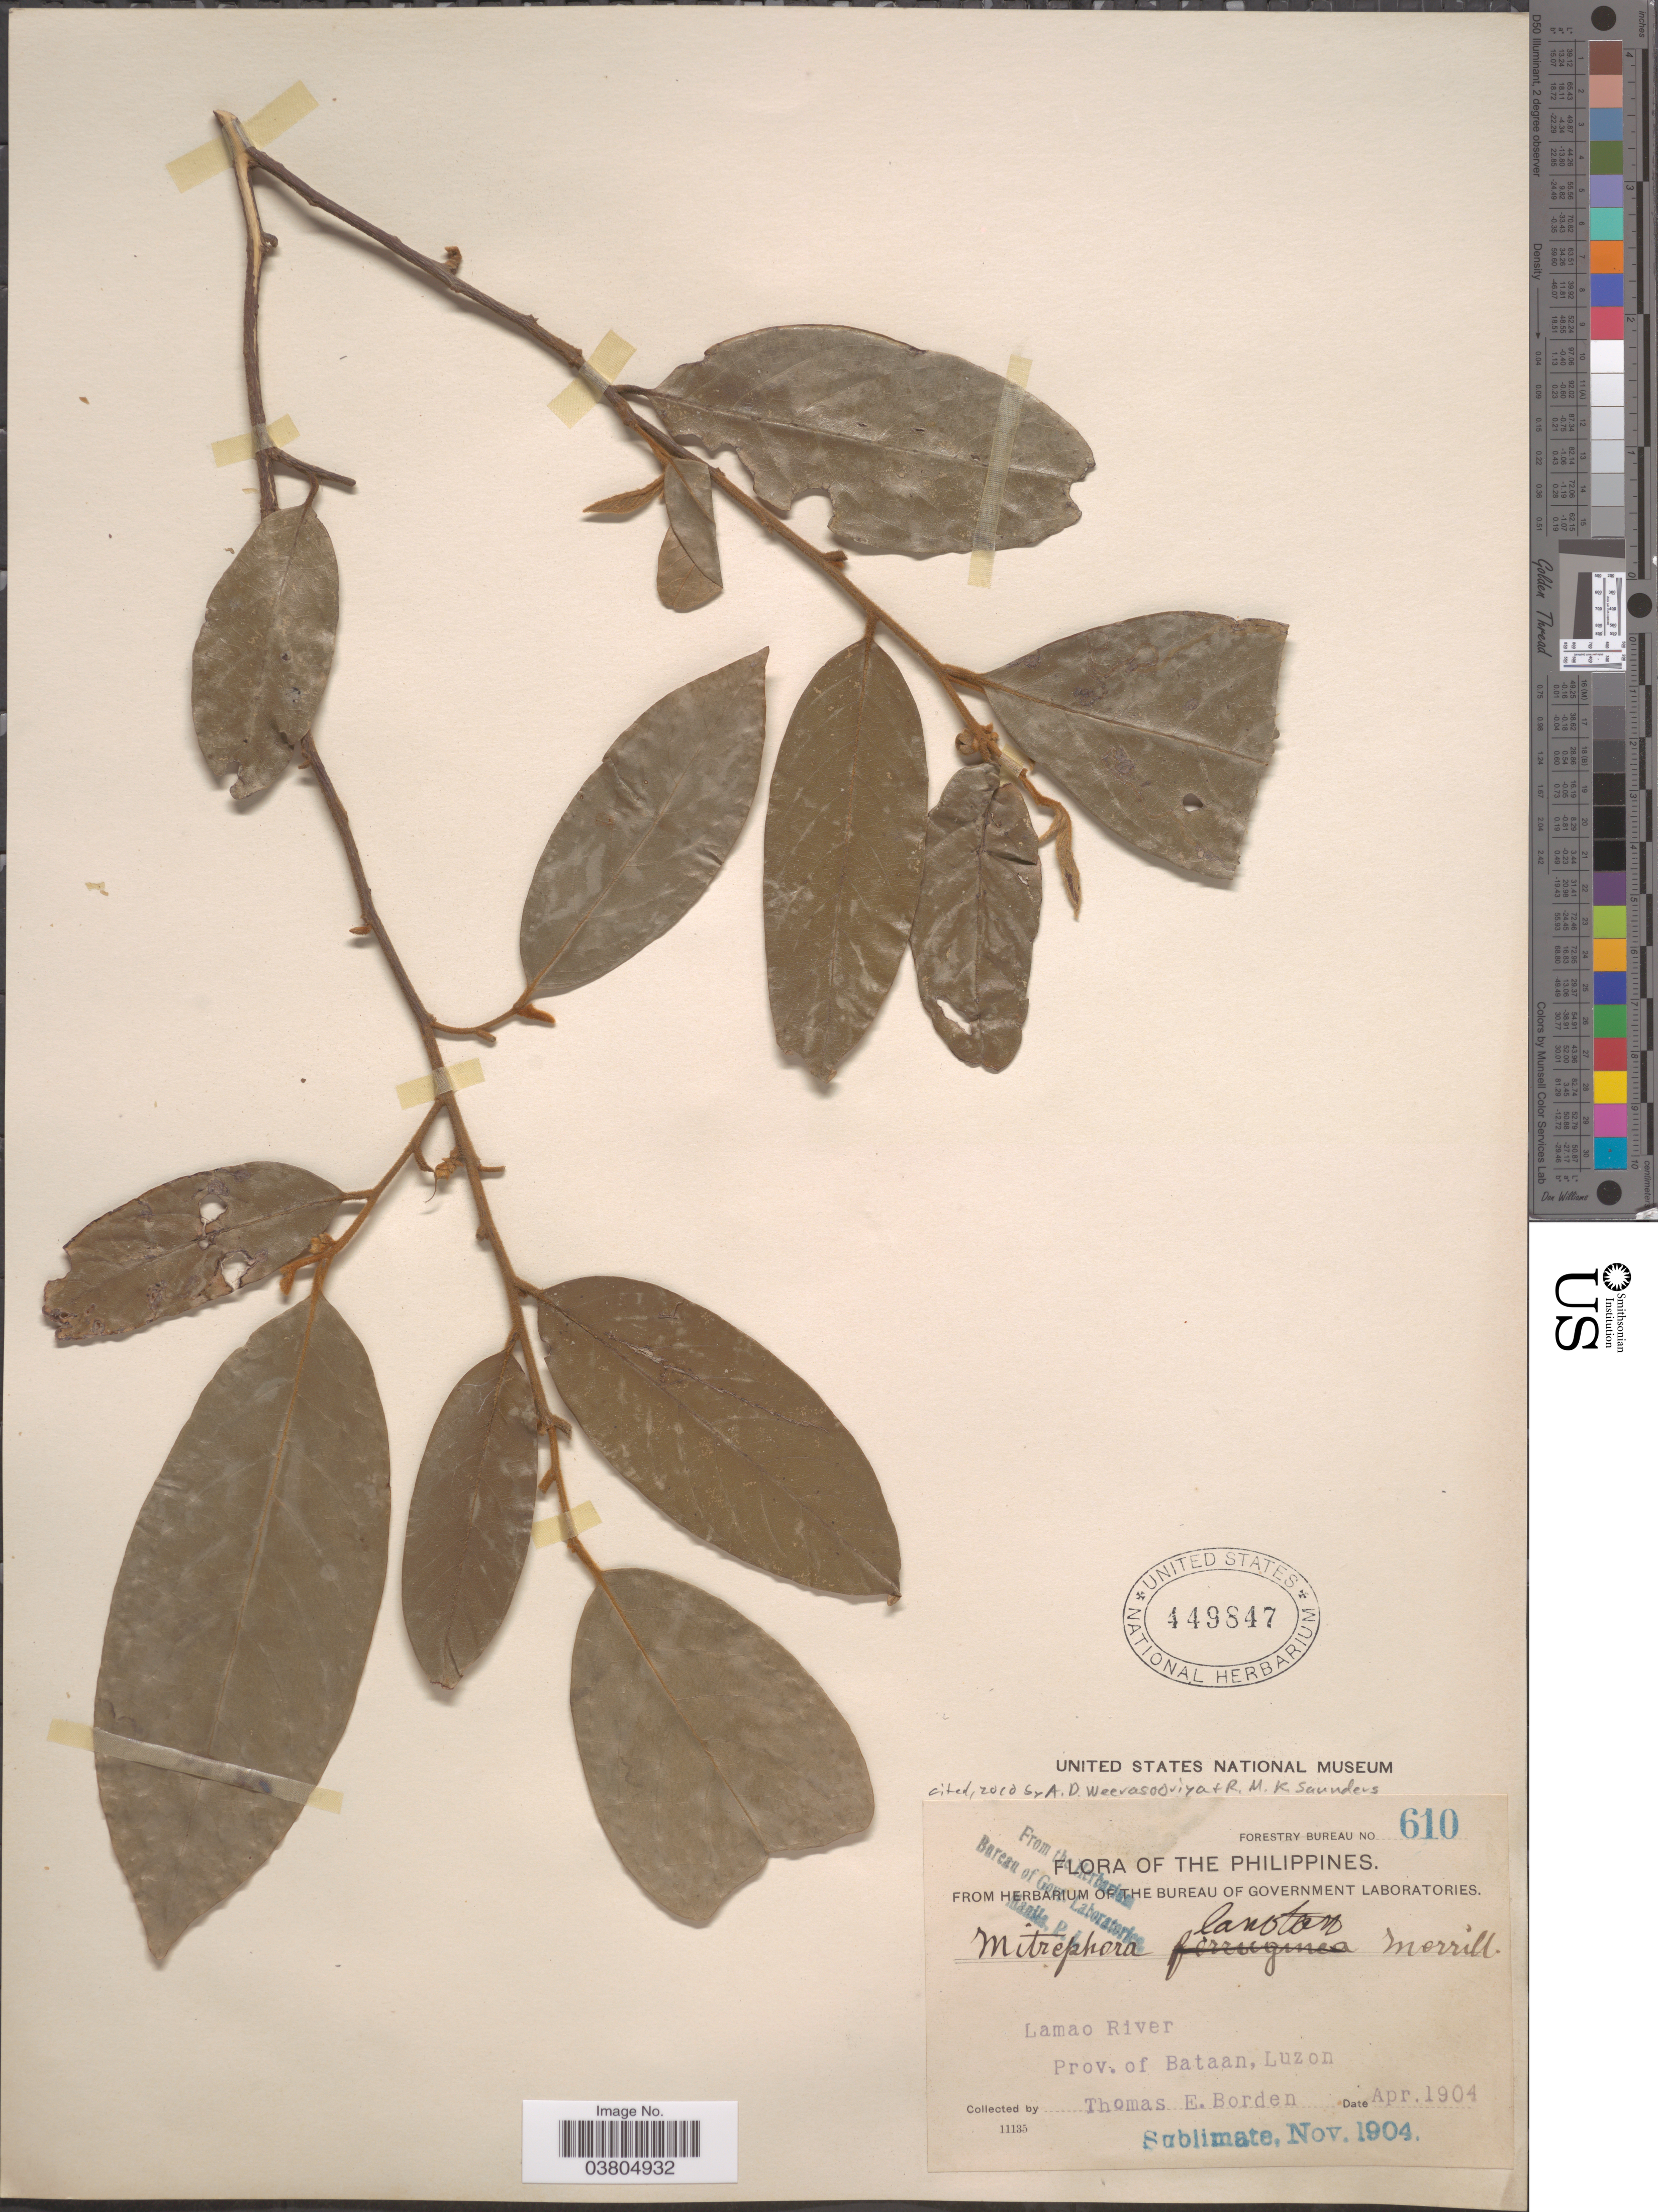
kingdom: Plantae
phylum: Tracheophyta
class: Magnoliopsida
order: Magnoliales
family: Annonaceae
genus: Mitrephora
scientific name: Mitrephora lanotan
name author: (Blanco) Merr.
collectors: T. E. Borden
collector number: Forestry Bureau 610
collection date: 1904-04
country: Philippines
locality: Lamao River, Prov. of Bataan, Luzon.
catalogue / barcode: US 449847